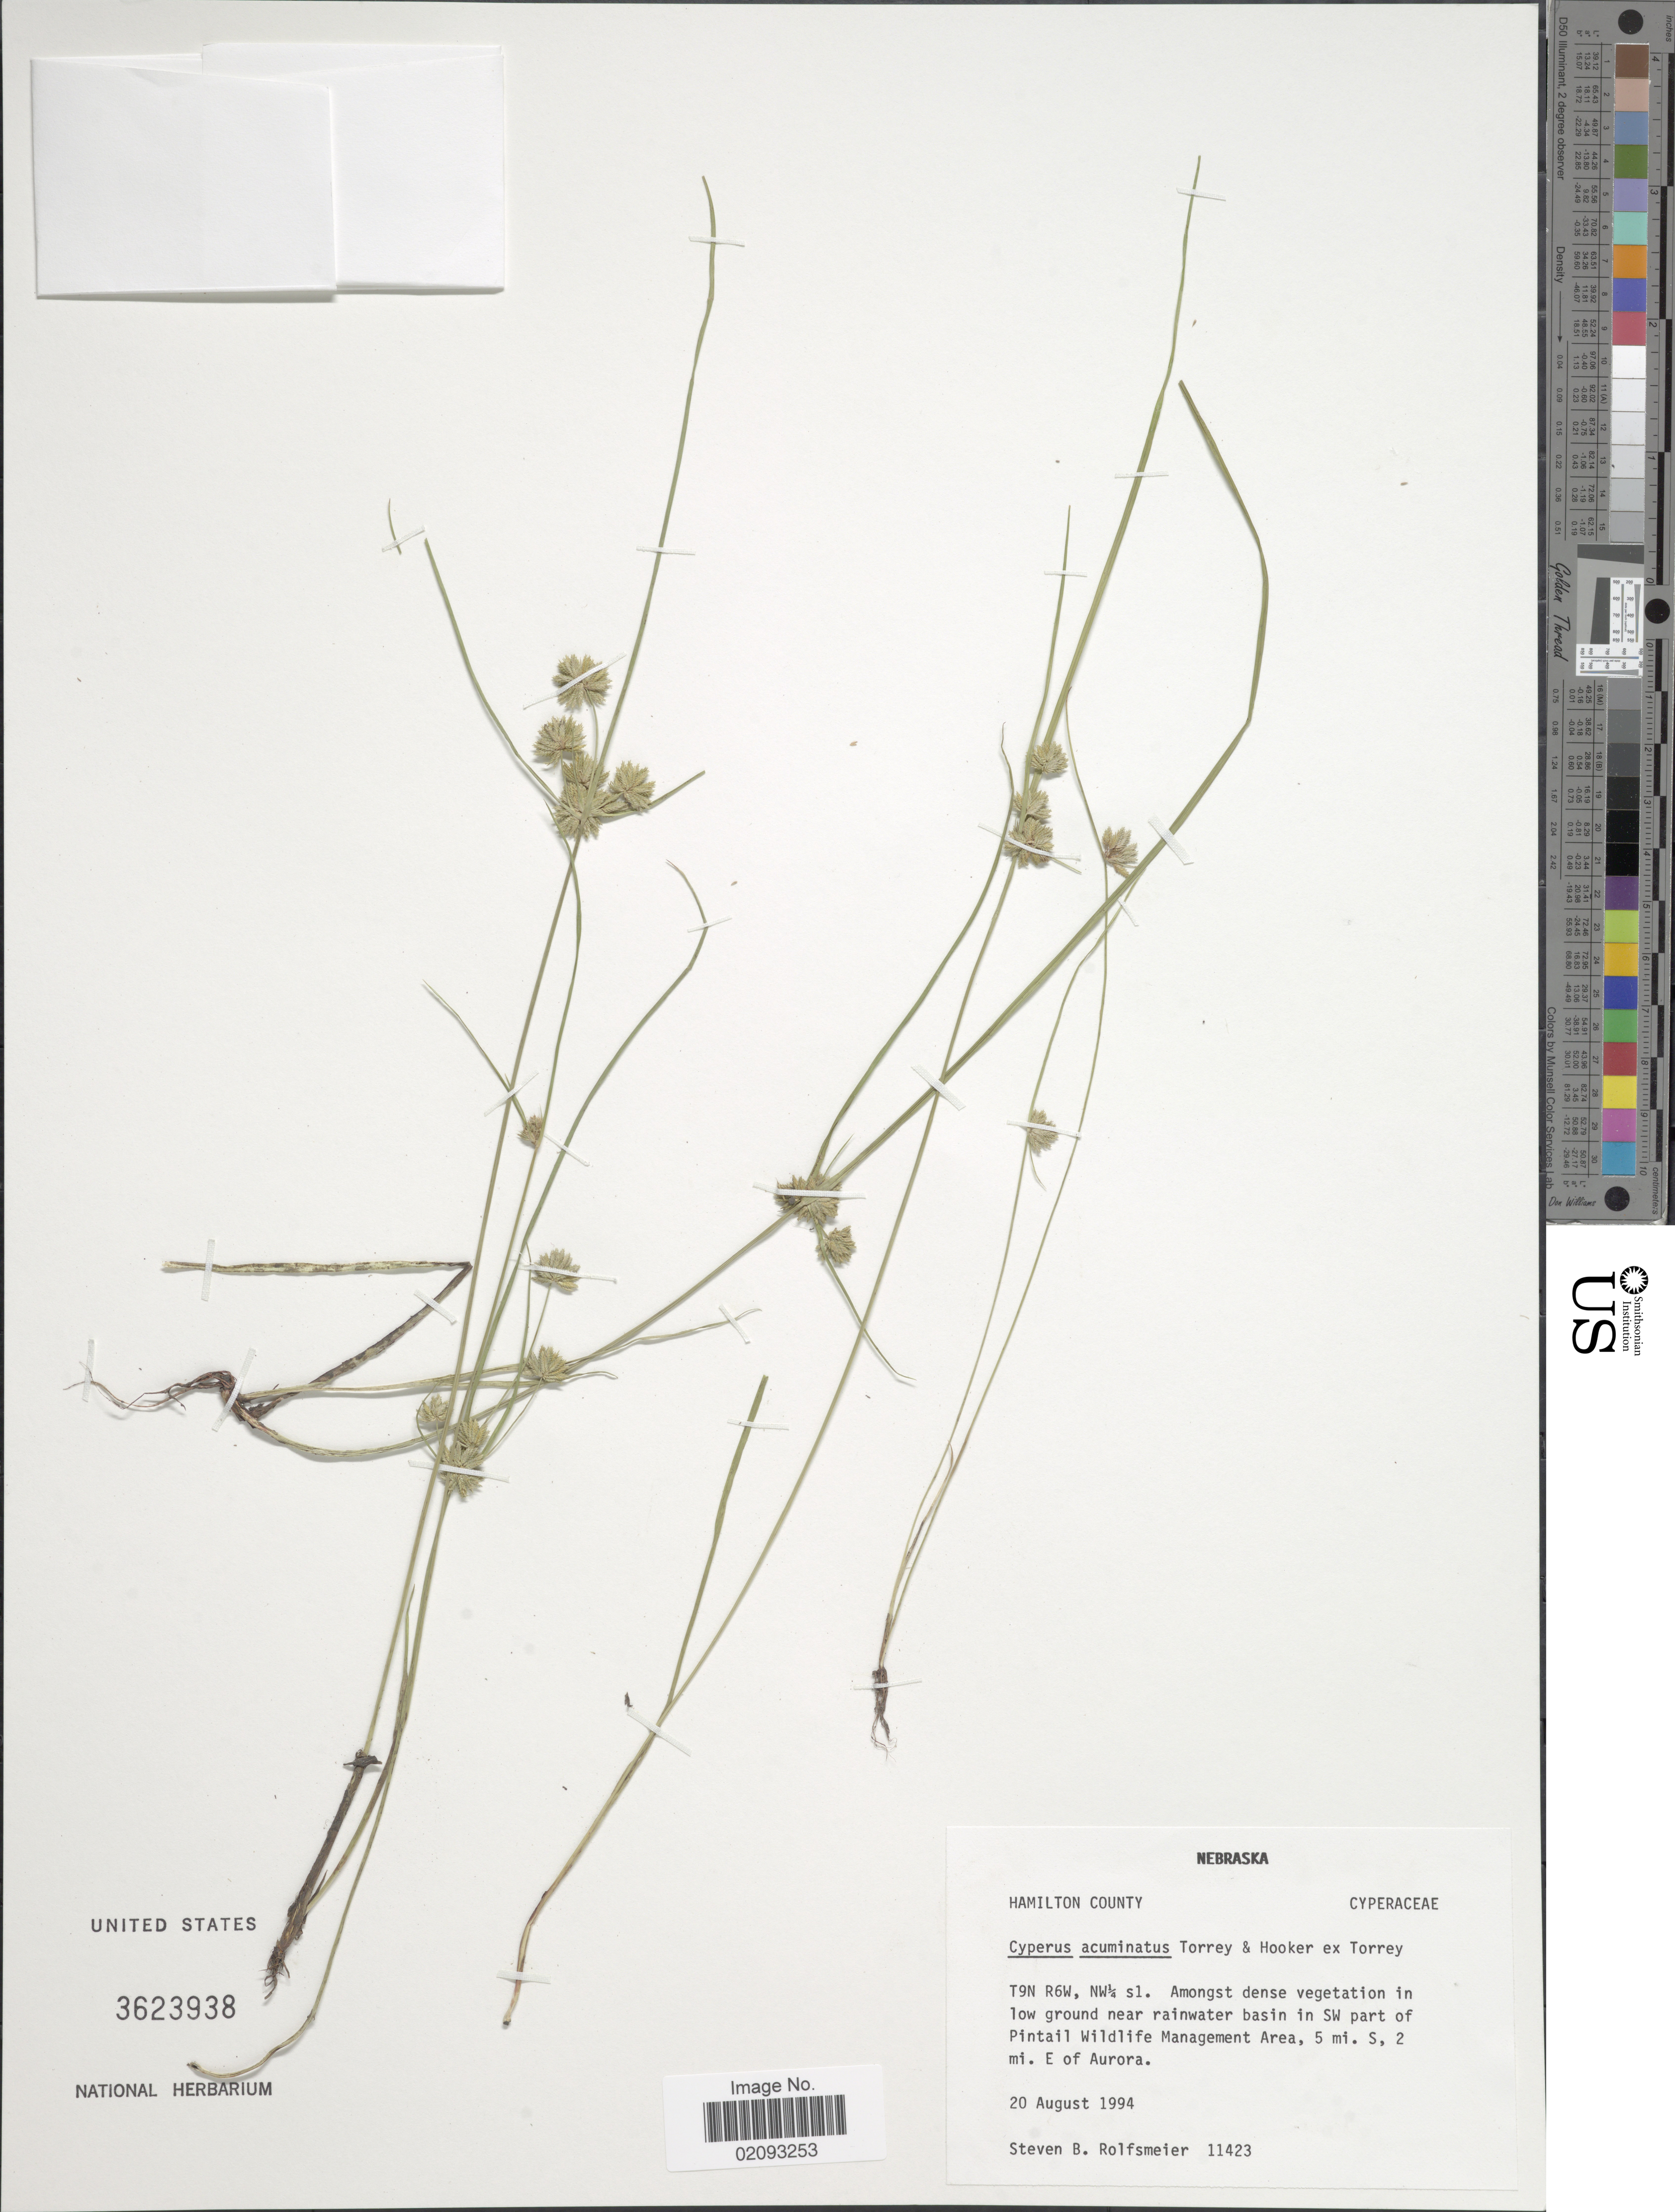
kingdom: Plantae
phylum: Tracheophyta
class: Liliopsida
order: Poales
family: Cyperaceae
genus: Cyperus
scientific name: Cyperus acuminatus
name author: Torr. & Hook.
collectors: S. Rolfsmeier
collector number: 11423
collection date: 1994-08-20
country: United States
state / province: Nebraska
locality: T9N R6W, NW¼ s1. near rainwater basin in SW part of Pintail Wildlife Management Area, 5 mi. S, 2 mi. E of Aurora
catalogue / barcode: US 3623938